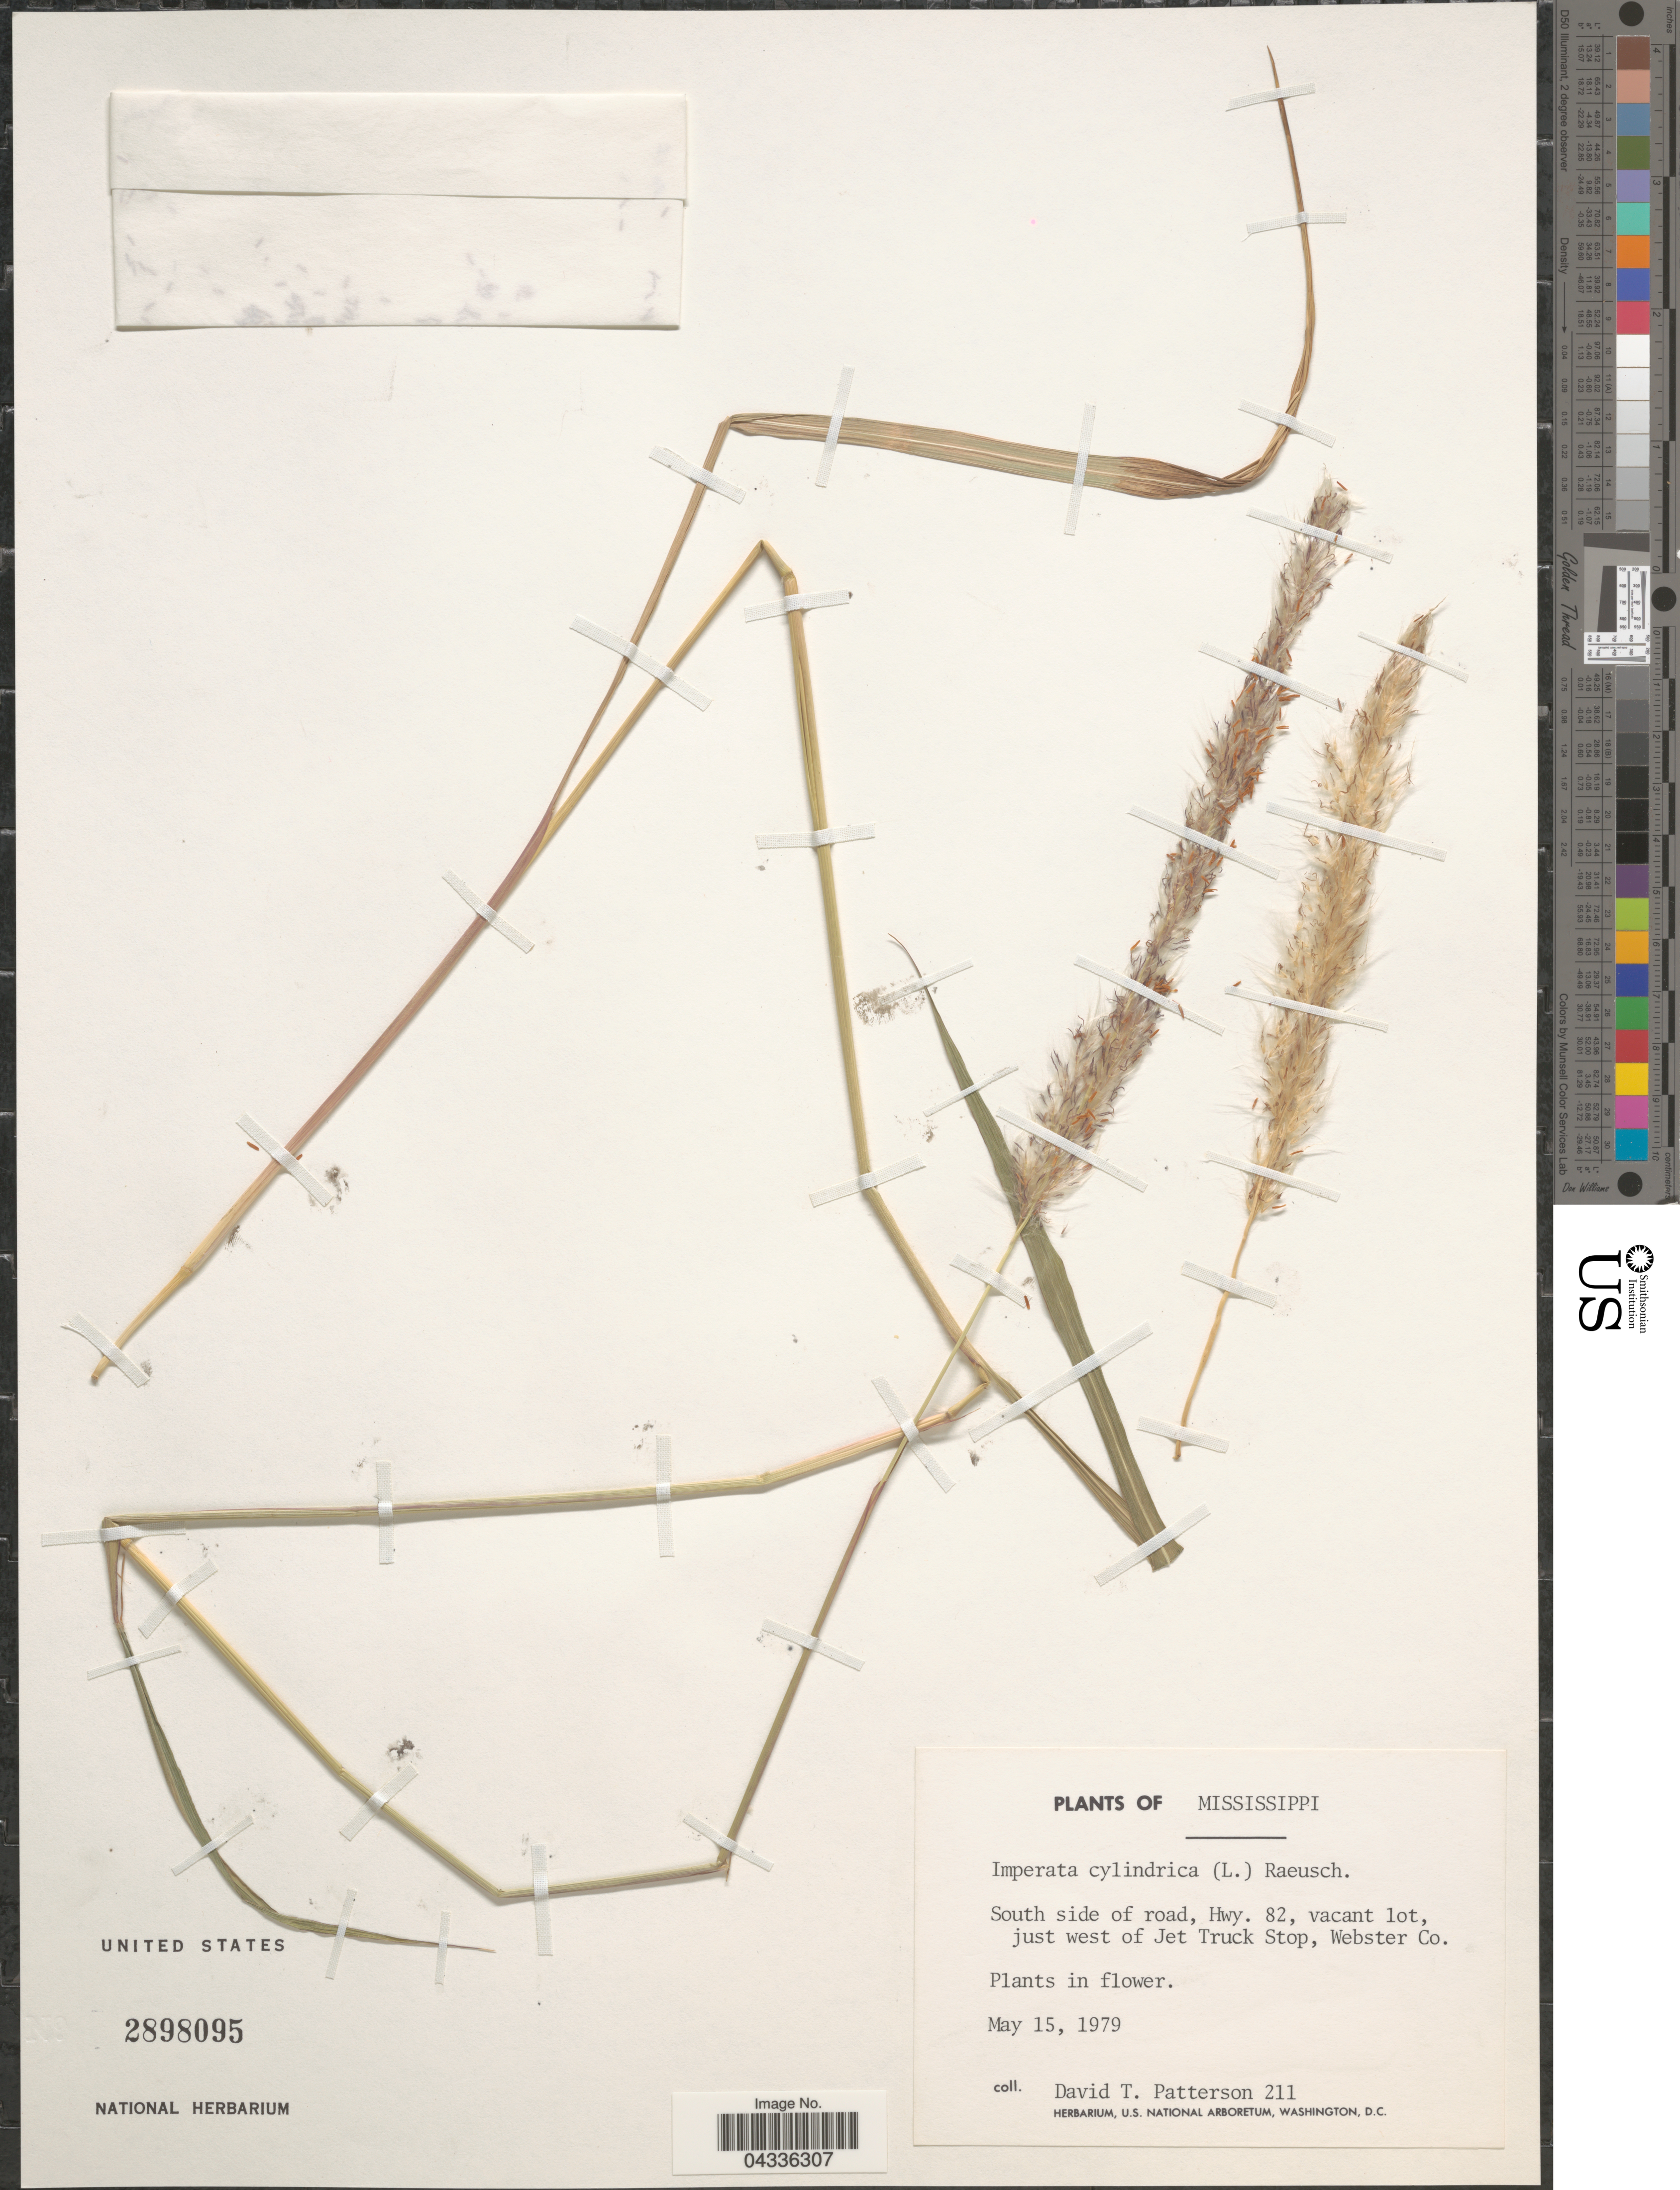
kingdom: Plantae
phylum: Tracheophyta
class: Liliopsida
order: Poales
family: Poaceae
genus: Imperata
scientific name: Imperata cylindrica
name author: (L.) P. Beauv.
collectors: D. Patterson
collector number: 211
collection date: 1979-05-15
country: United States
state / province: Mississippi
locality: South side of road, Hwy. 82, vacant lot, just west of Jet Truck Stop, Webster Co.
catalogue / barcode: US 2898095